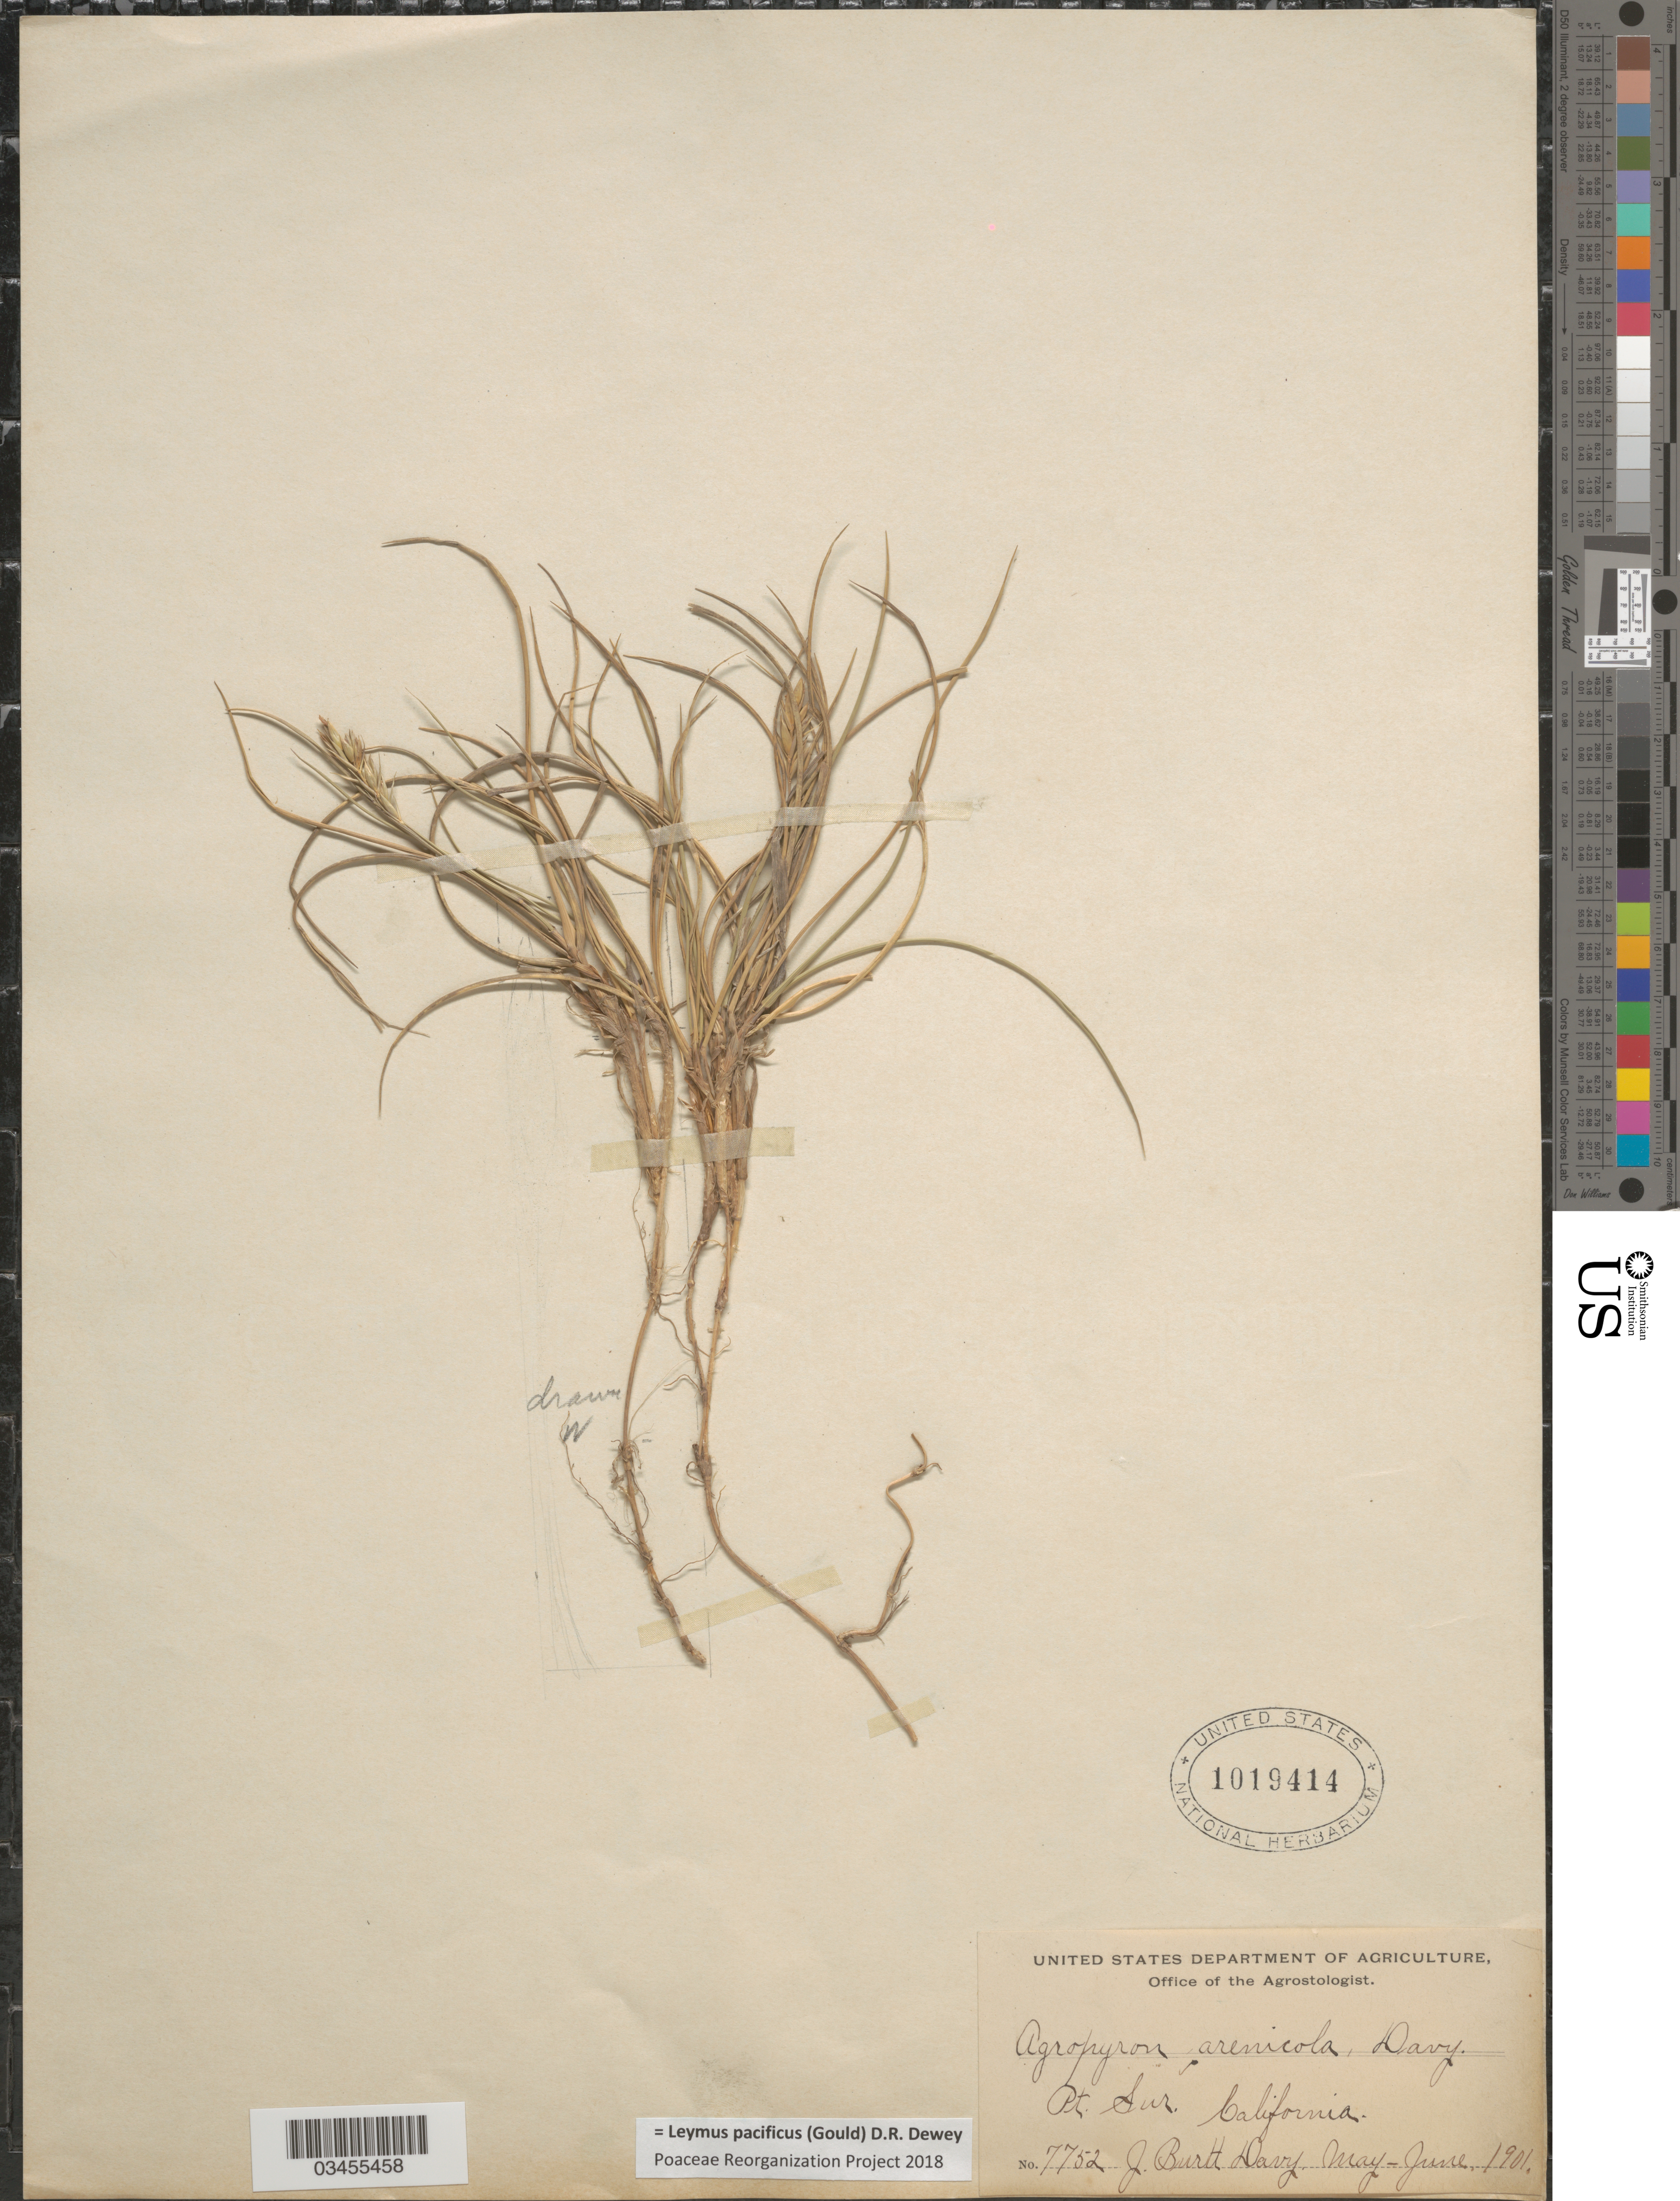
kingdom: Plantae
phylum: Tracheophyta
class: Liliopsida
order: Poales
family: Poaceae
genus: Leymus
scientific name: Leymus salina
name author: (M.E. Jones) Á. Löve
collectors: J. Burtt Davy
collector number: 7752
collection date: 1901-05/1901-06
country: United States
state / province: California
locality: Pt. Sur.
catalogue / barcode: US 1019414